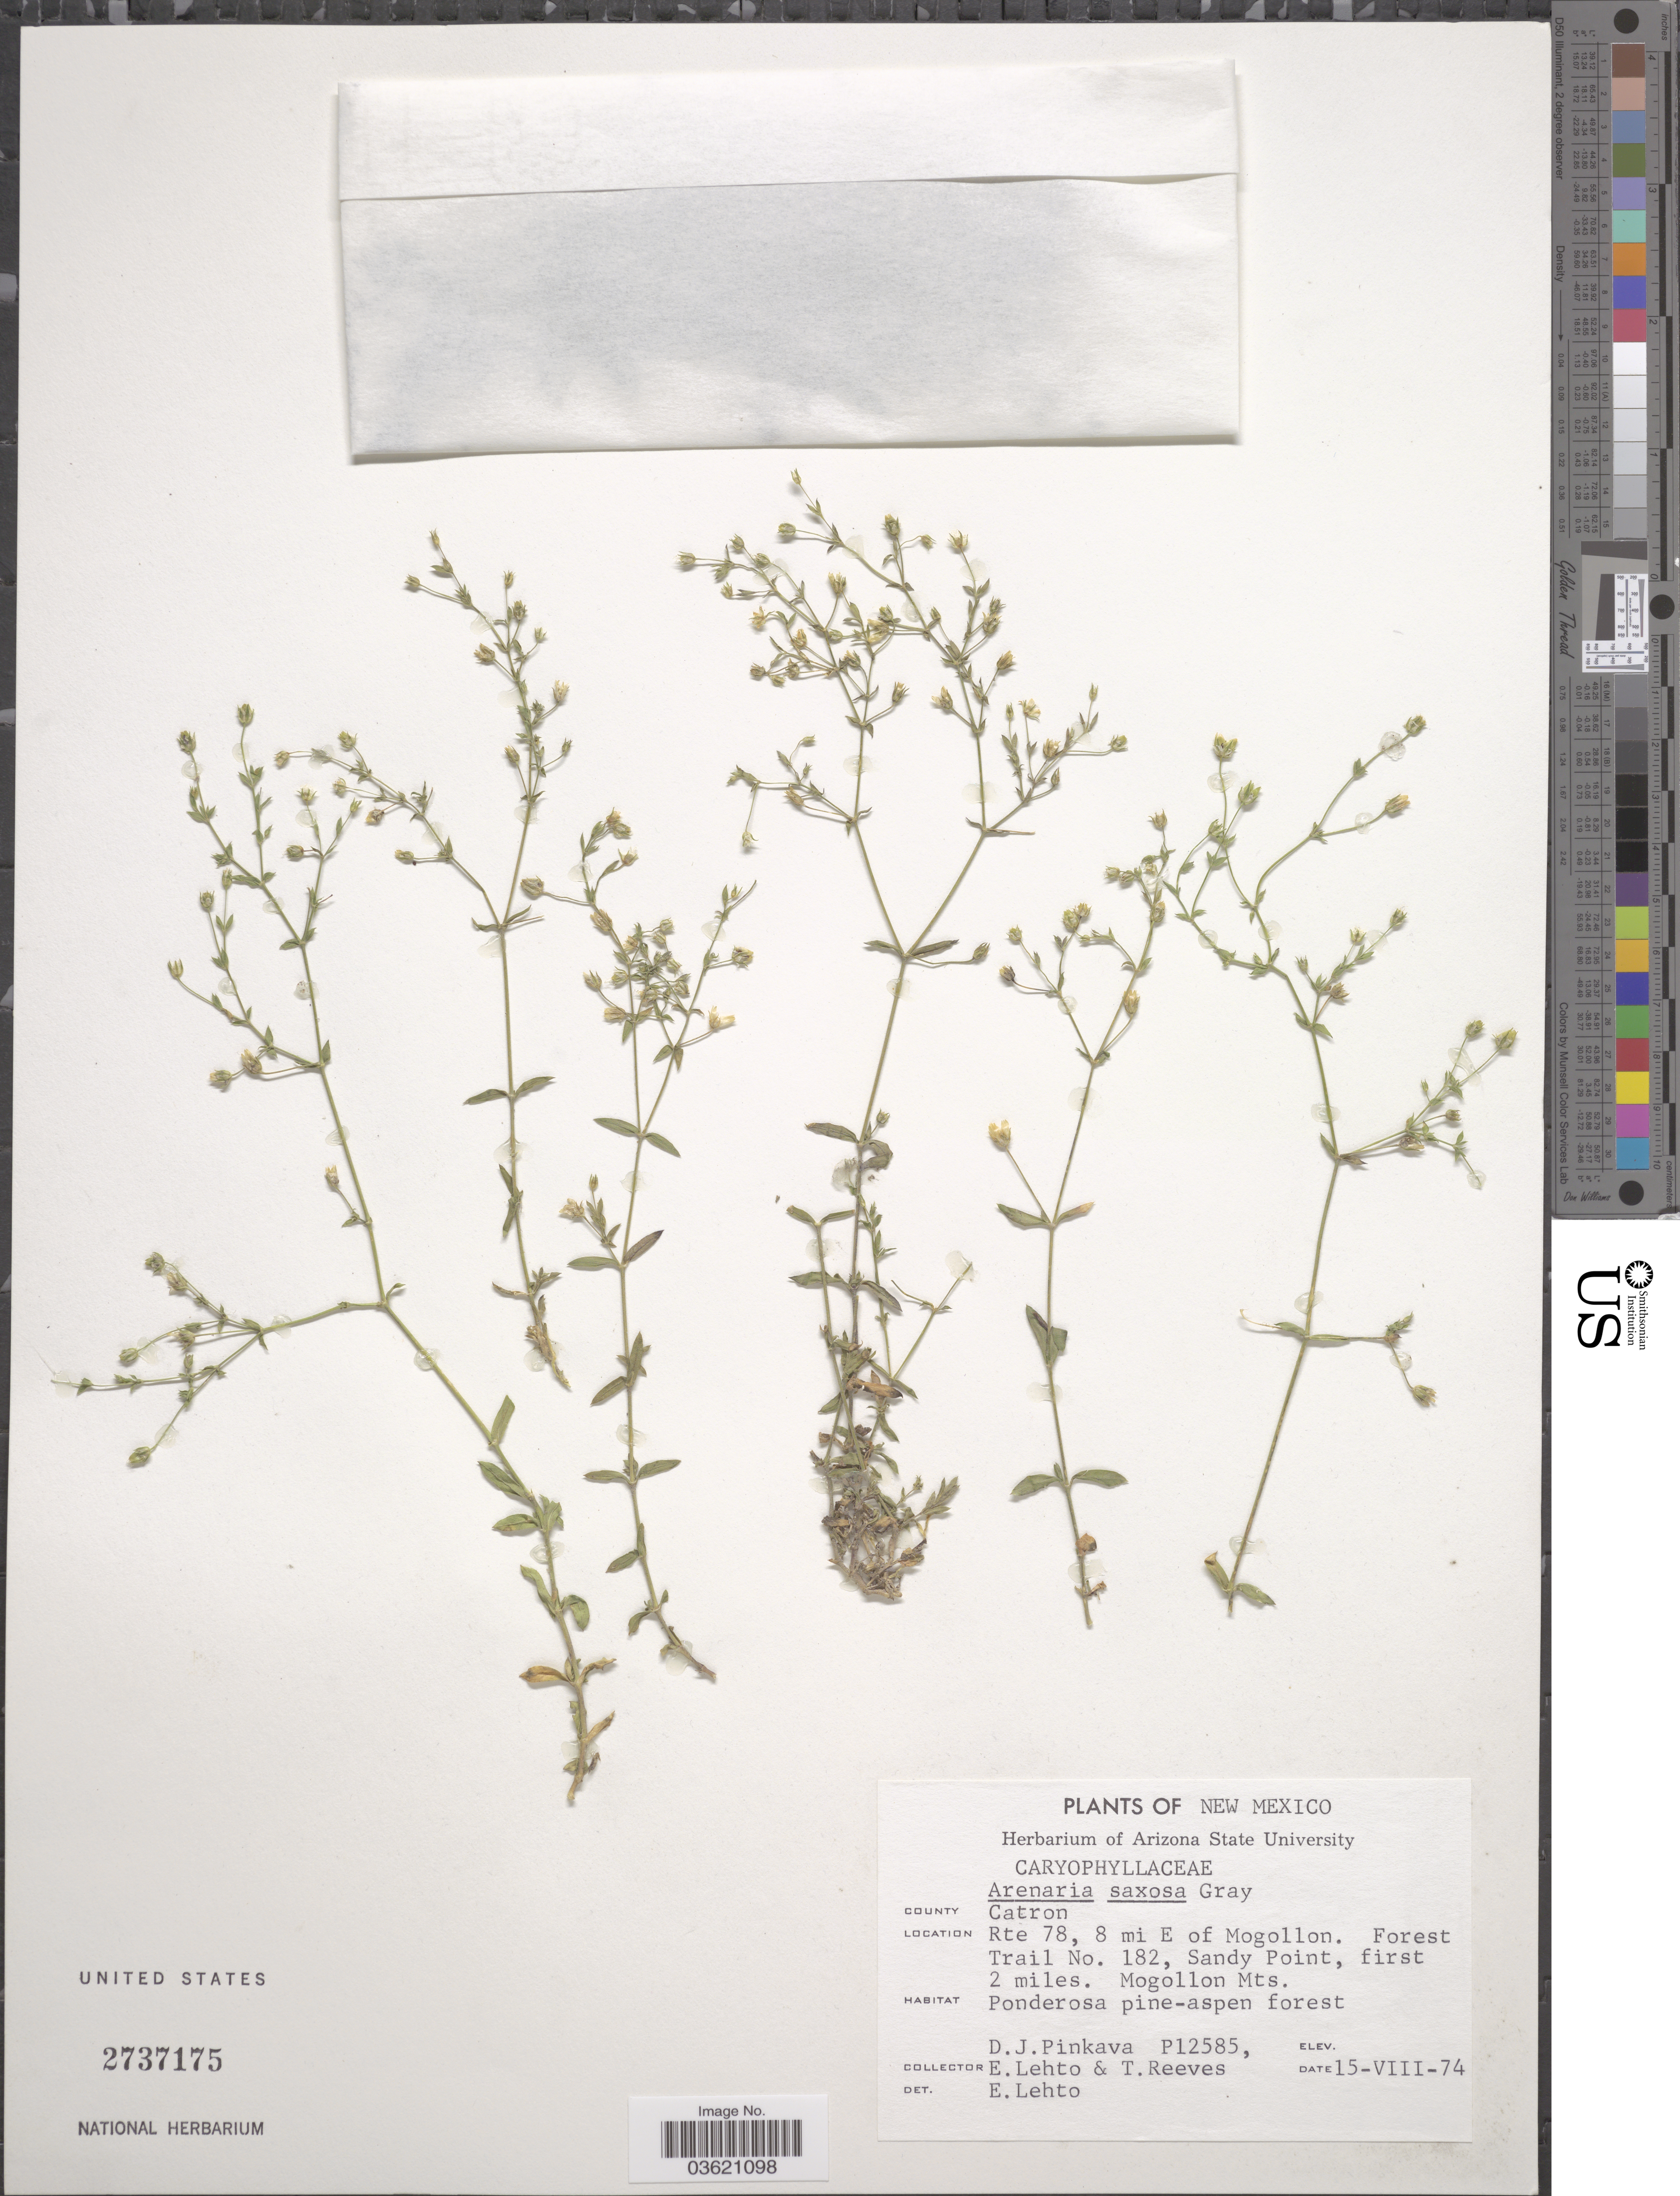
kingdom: Plantae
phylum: Tracheophyta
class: Magnoliopsida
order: Caryophyllales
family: Caryophyllaceae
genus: Arenaria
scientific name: Arenaria saxosa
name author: A. Gray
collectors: D. J. Pinkava, E. Lehto & T. Reeves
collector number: P12585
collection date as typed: Transcribed d/m/y: 15/8/74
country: United States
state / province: New Mexico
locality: County Catron. Rte 78, 8 mi E of Mogollon. Forest Trail No. 182, Sandy Point, first 2 miles. Mogollon Mts.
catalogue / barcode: US 2737175